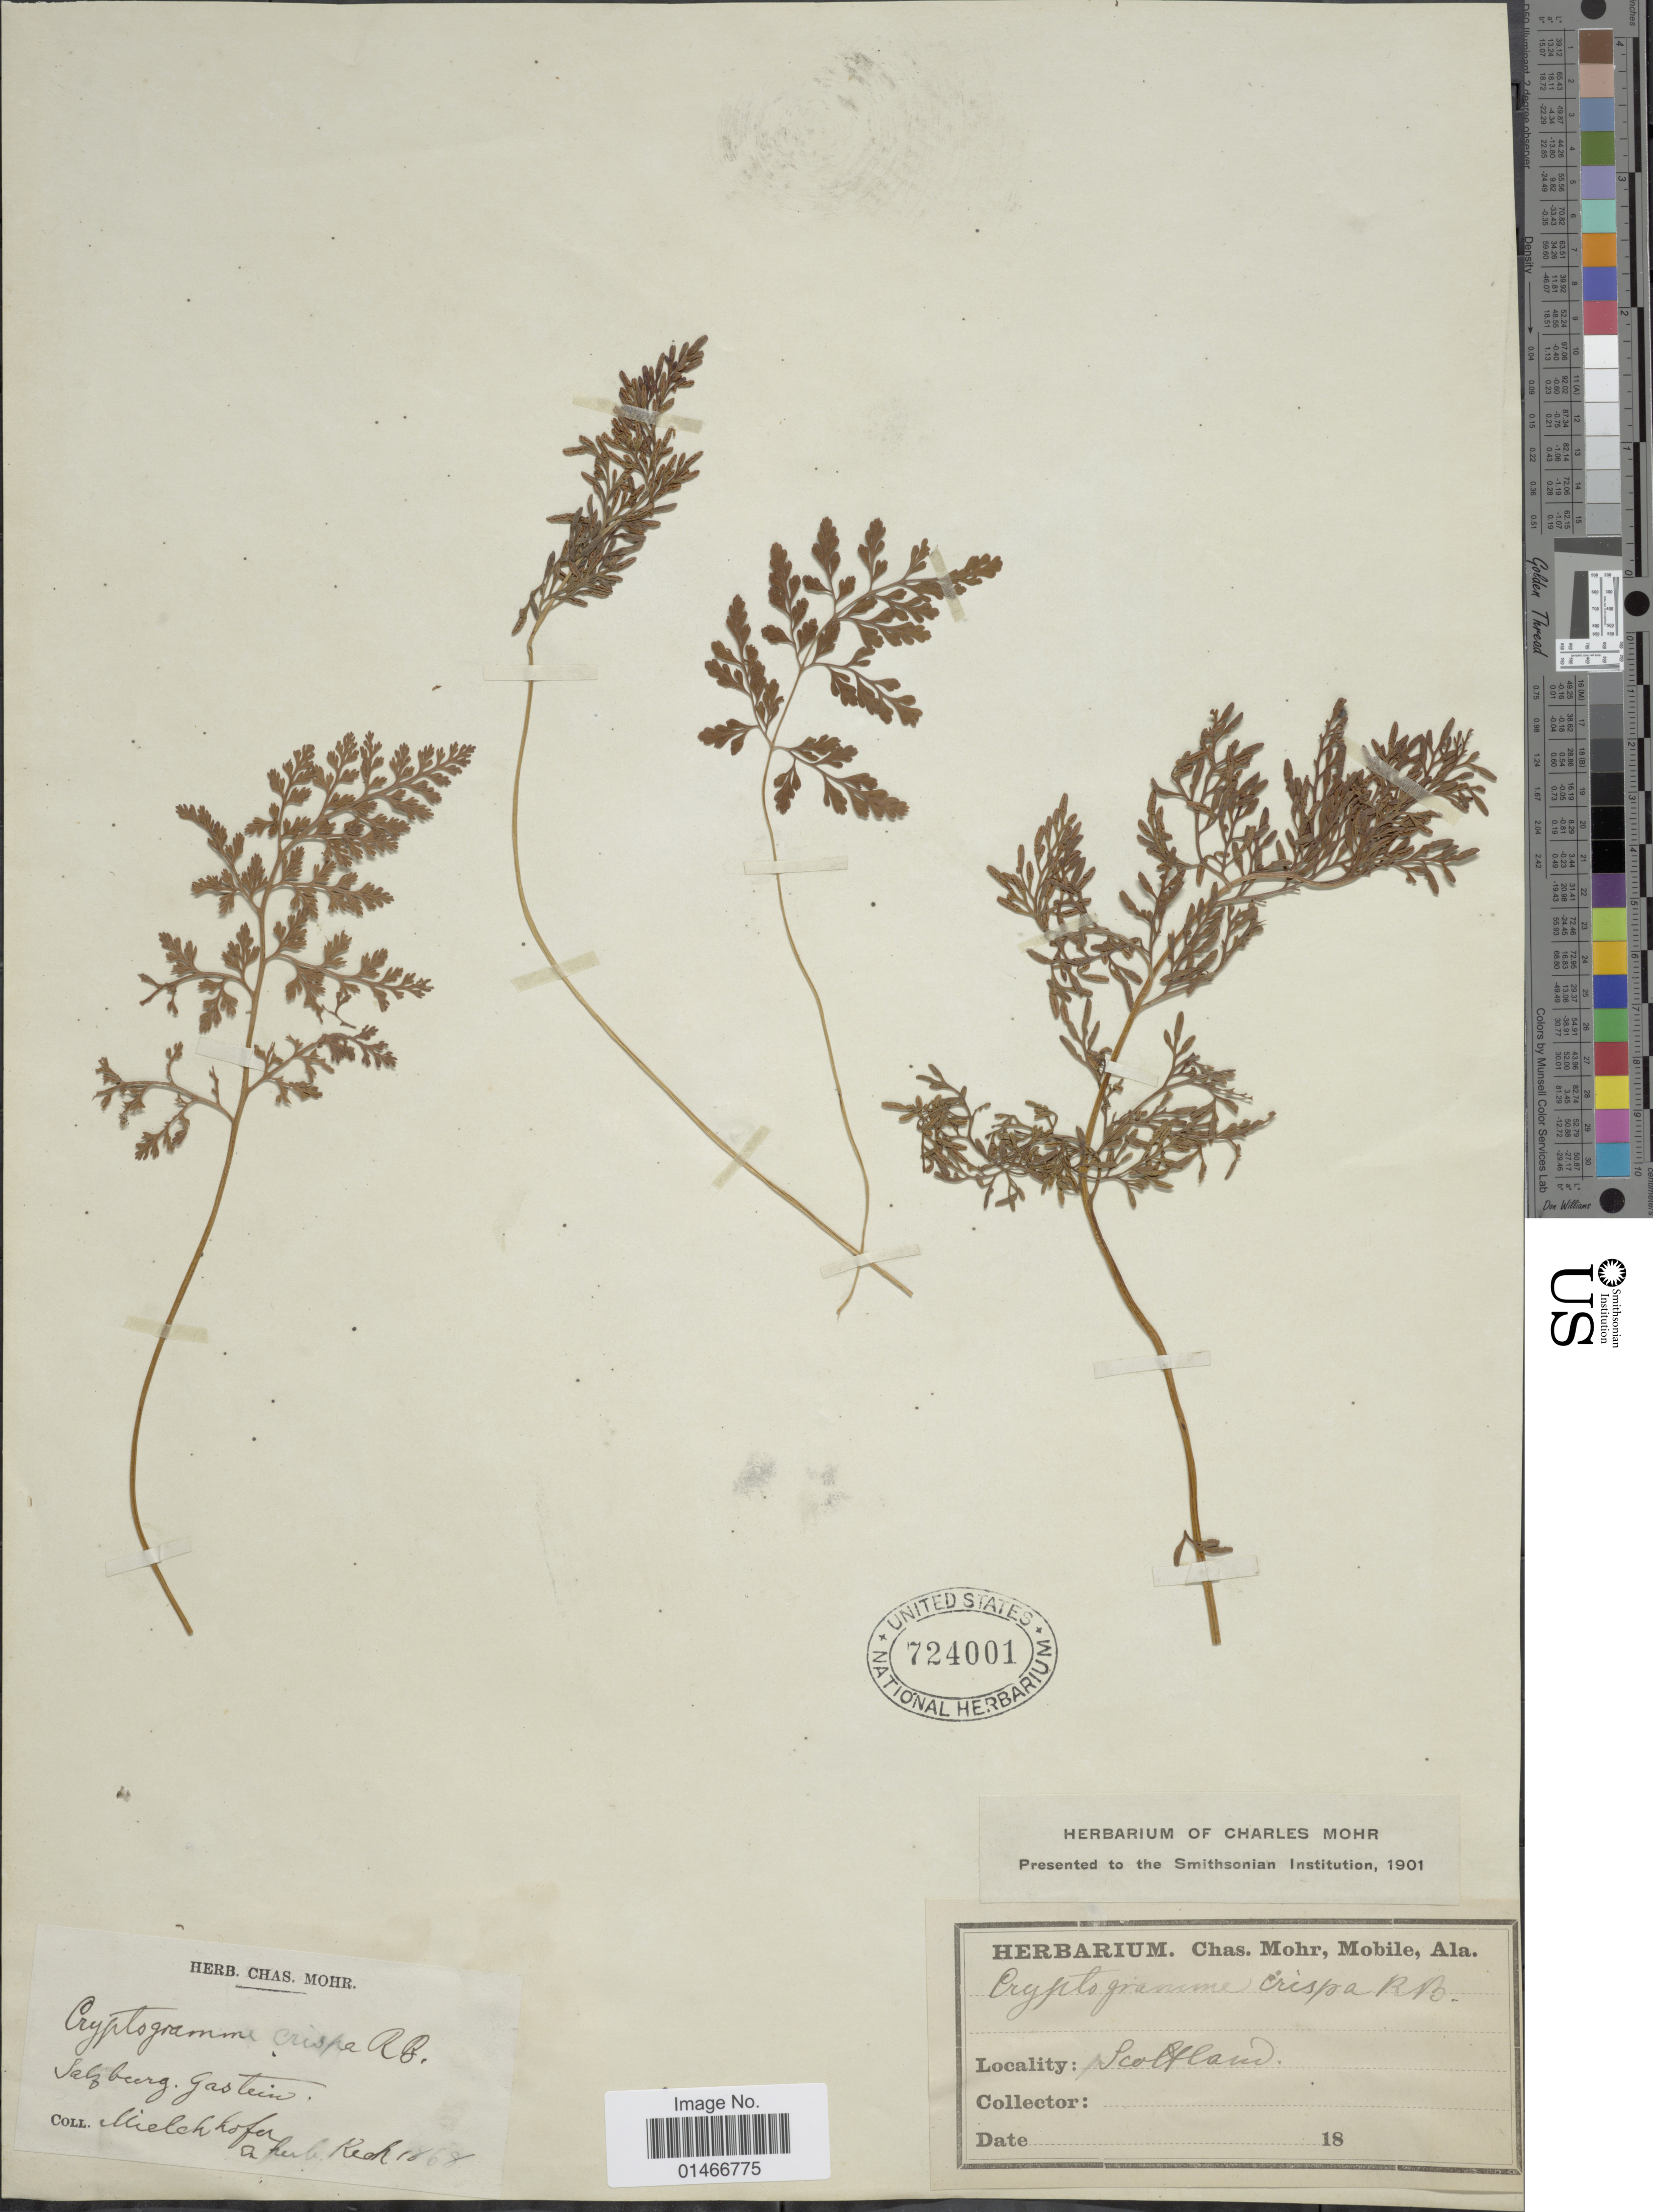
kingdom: Plantae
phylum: Tracheophyta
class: Polypodiopsida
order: Polypodiales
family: Pteridaceae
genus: Cryptogramma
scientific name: Cryptogramma crispa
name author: Fernald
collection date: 1868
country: United Kingdom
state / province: Scotland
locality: Salzburg. Gastein.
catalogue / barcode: US 724001